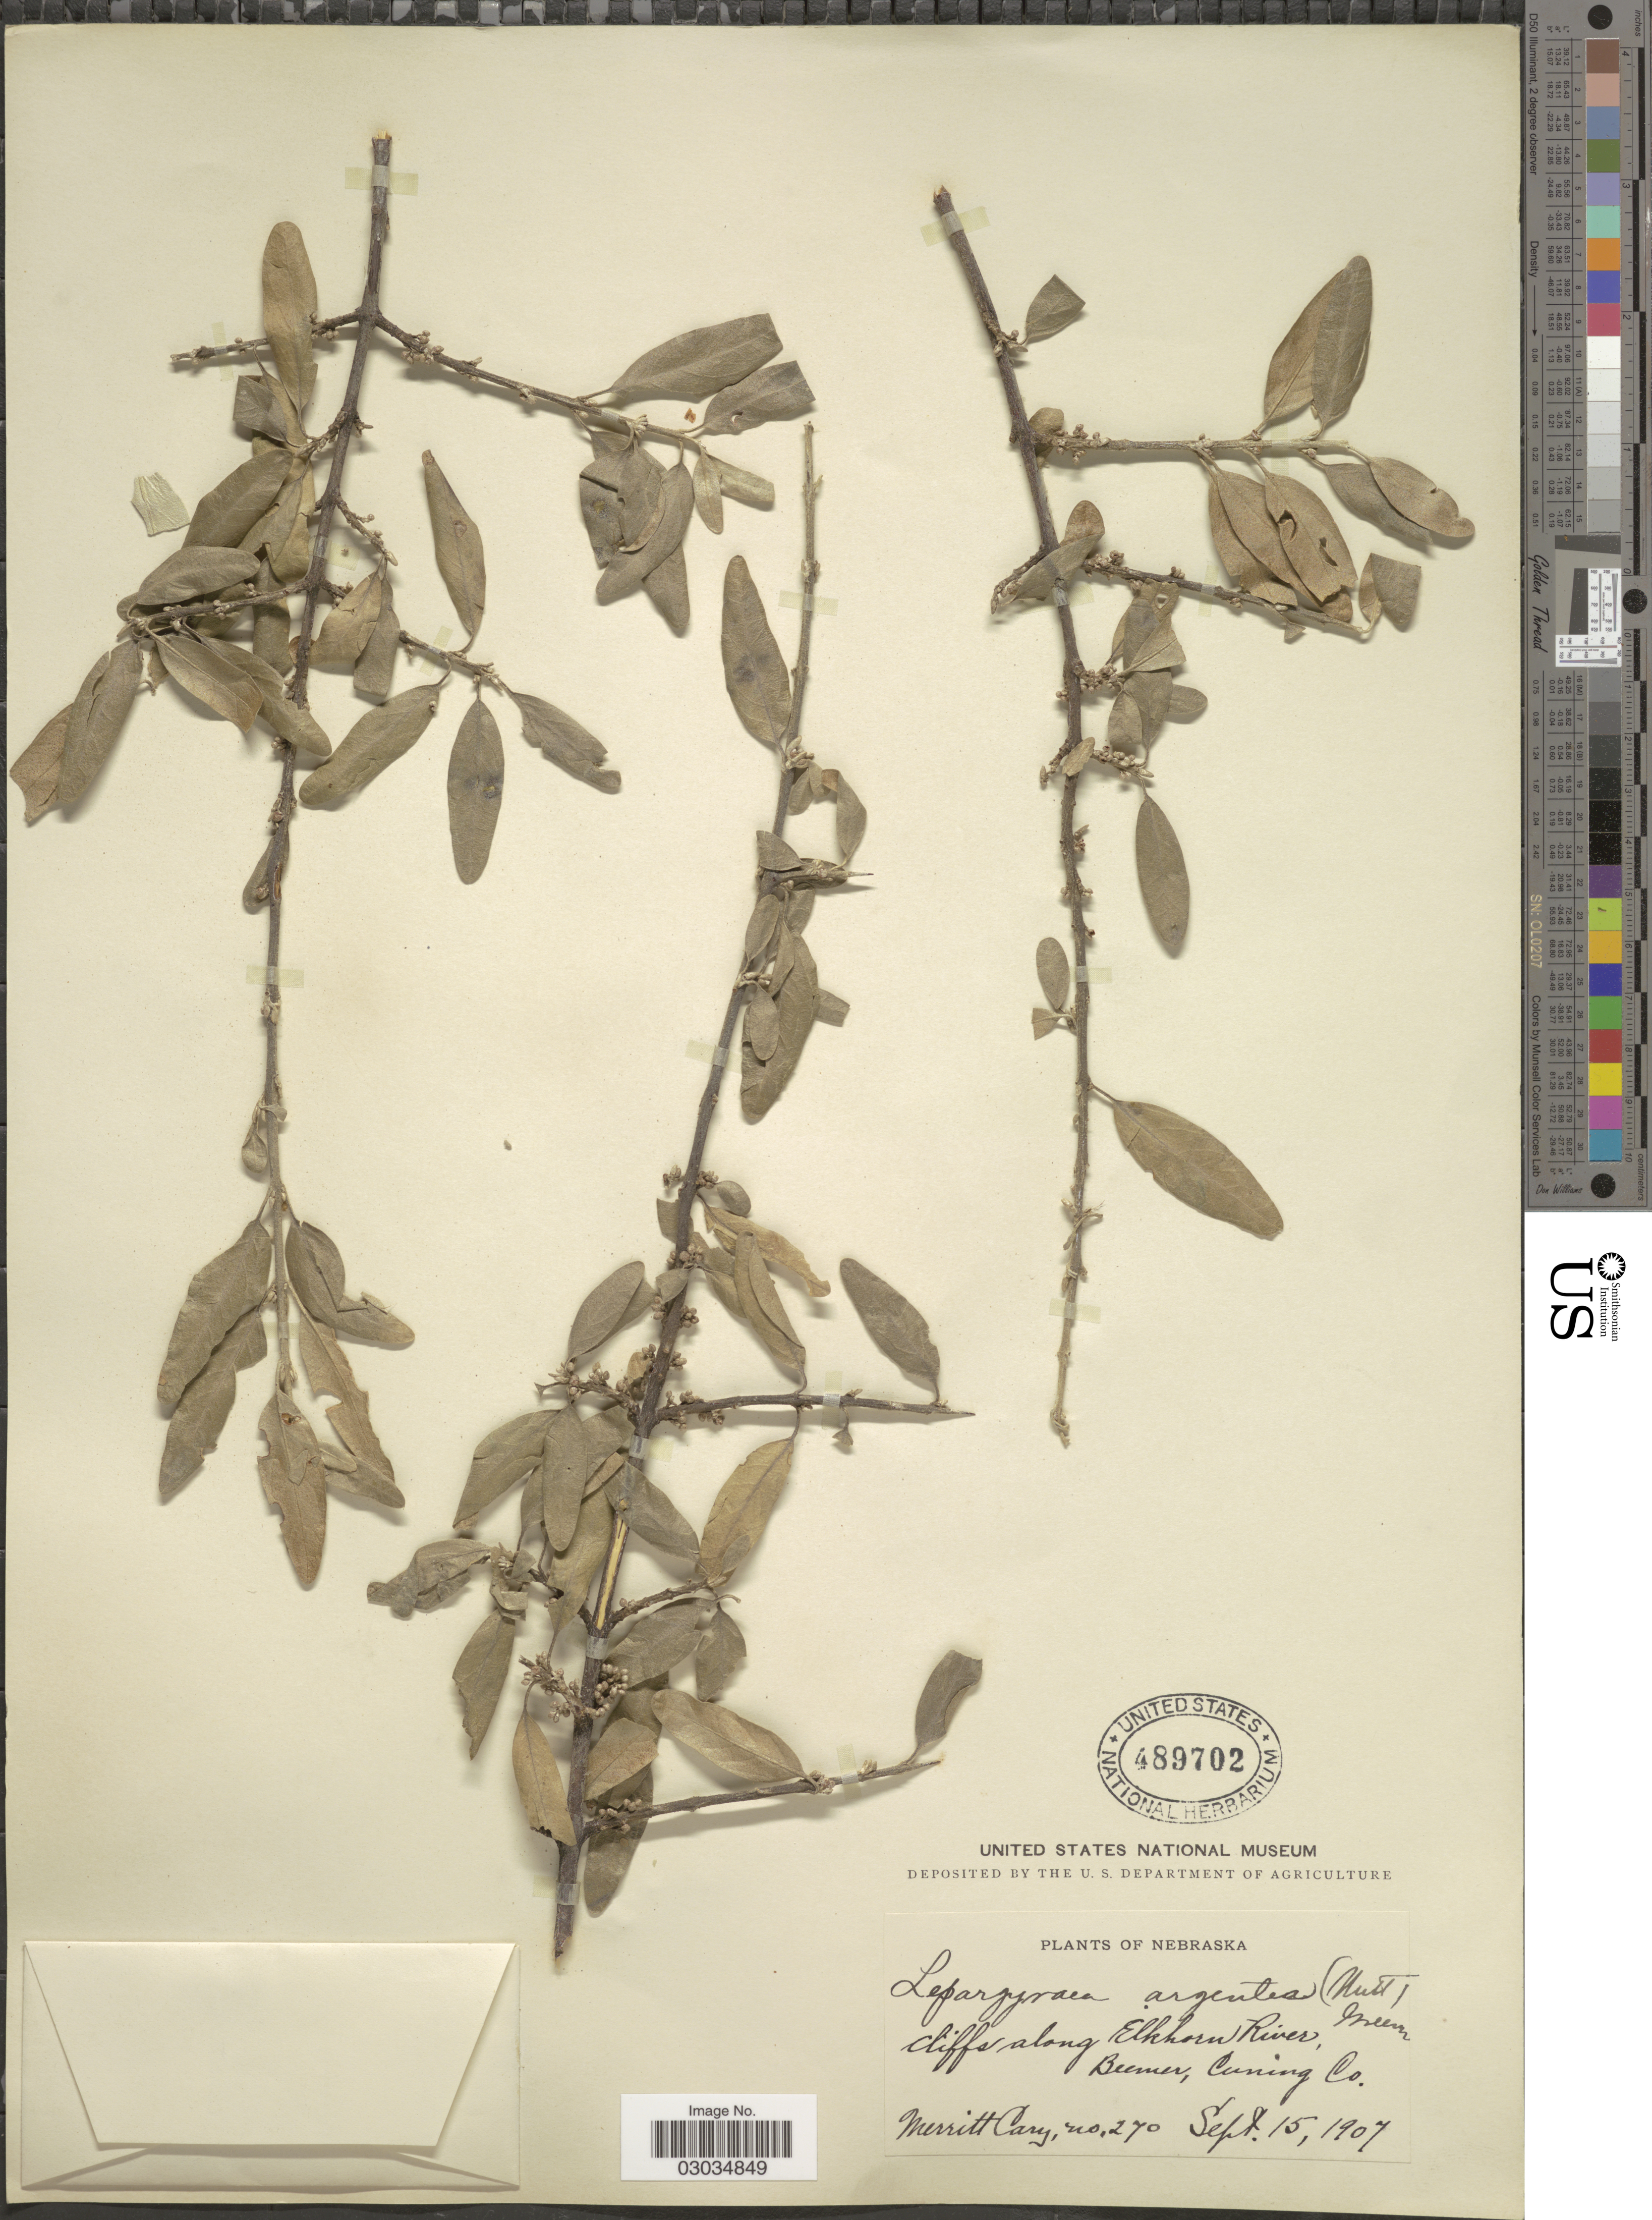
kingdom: Plantae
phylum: Tracheophyta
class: Magnoliopsida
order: Rosales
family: Elaeagnaceae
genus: Shepherdia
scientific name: Shepherdia argentea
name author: (Pursh) Nutt.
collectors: M. Cary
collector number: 270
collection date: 1907-09-15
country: United States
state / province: Nebraska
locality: Cliffs along Elkhorn River, Beemer, Cuming Co.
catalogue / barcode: US 489702